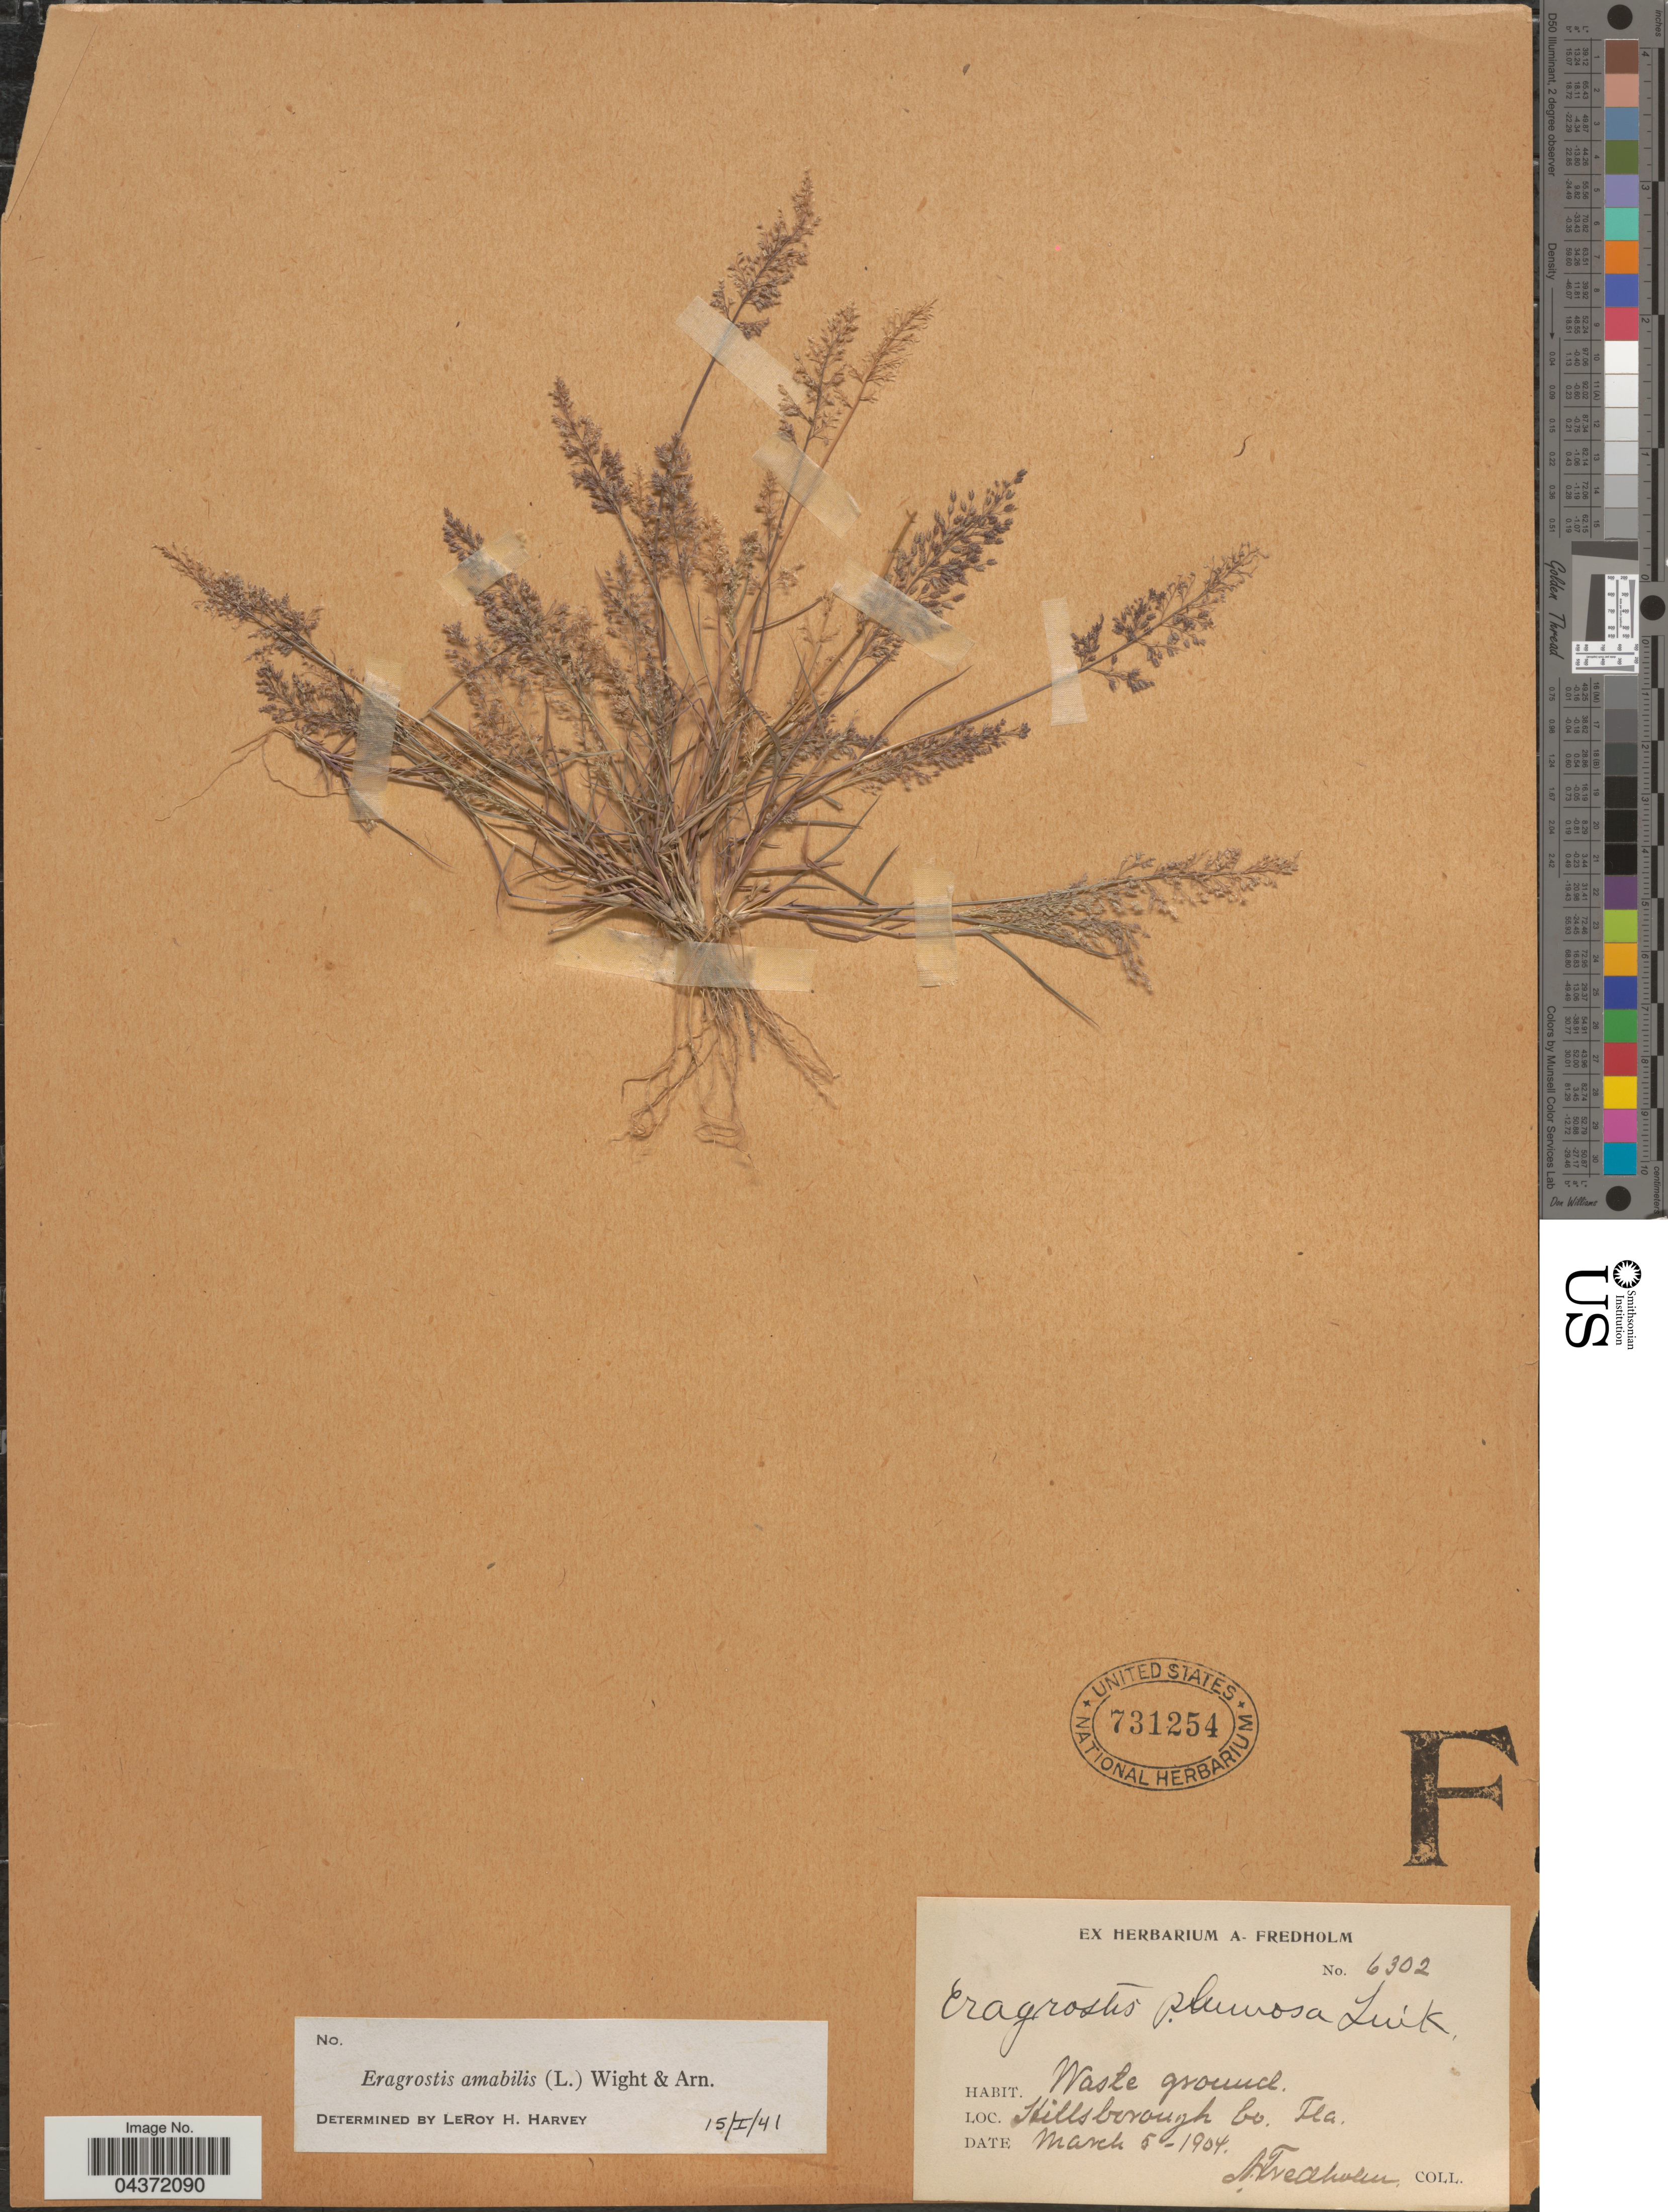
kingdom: Plantae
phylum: Tracheophyta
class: Liliopsida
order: Poales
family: Poaceae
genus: Eragrostis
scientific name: Eragrostis tenella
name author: (L.) P. Beauv. ex Roem. & Schult.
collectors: A. Fredholm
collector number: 6302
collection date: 1904-03-05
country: United States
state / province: Florida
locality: Hillsborough Co.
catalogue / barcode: US 731254